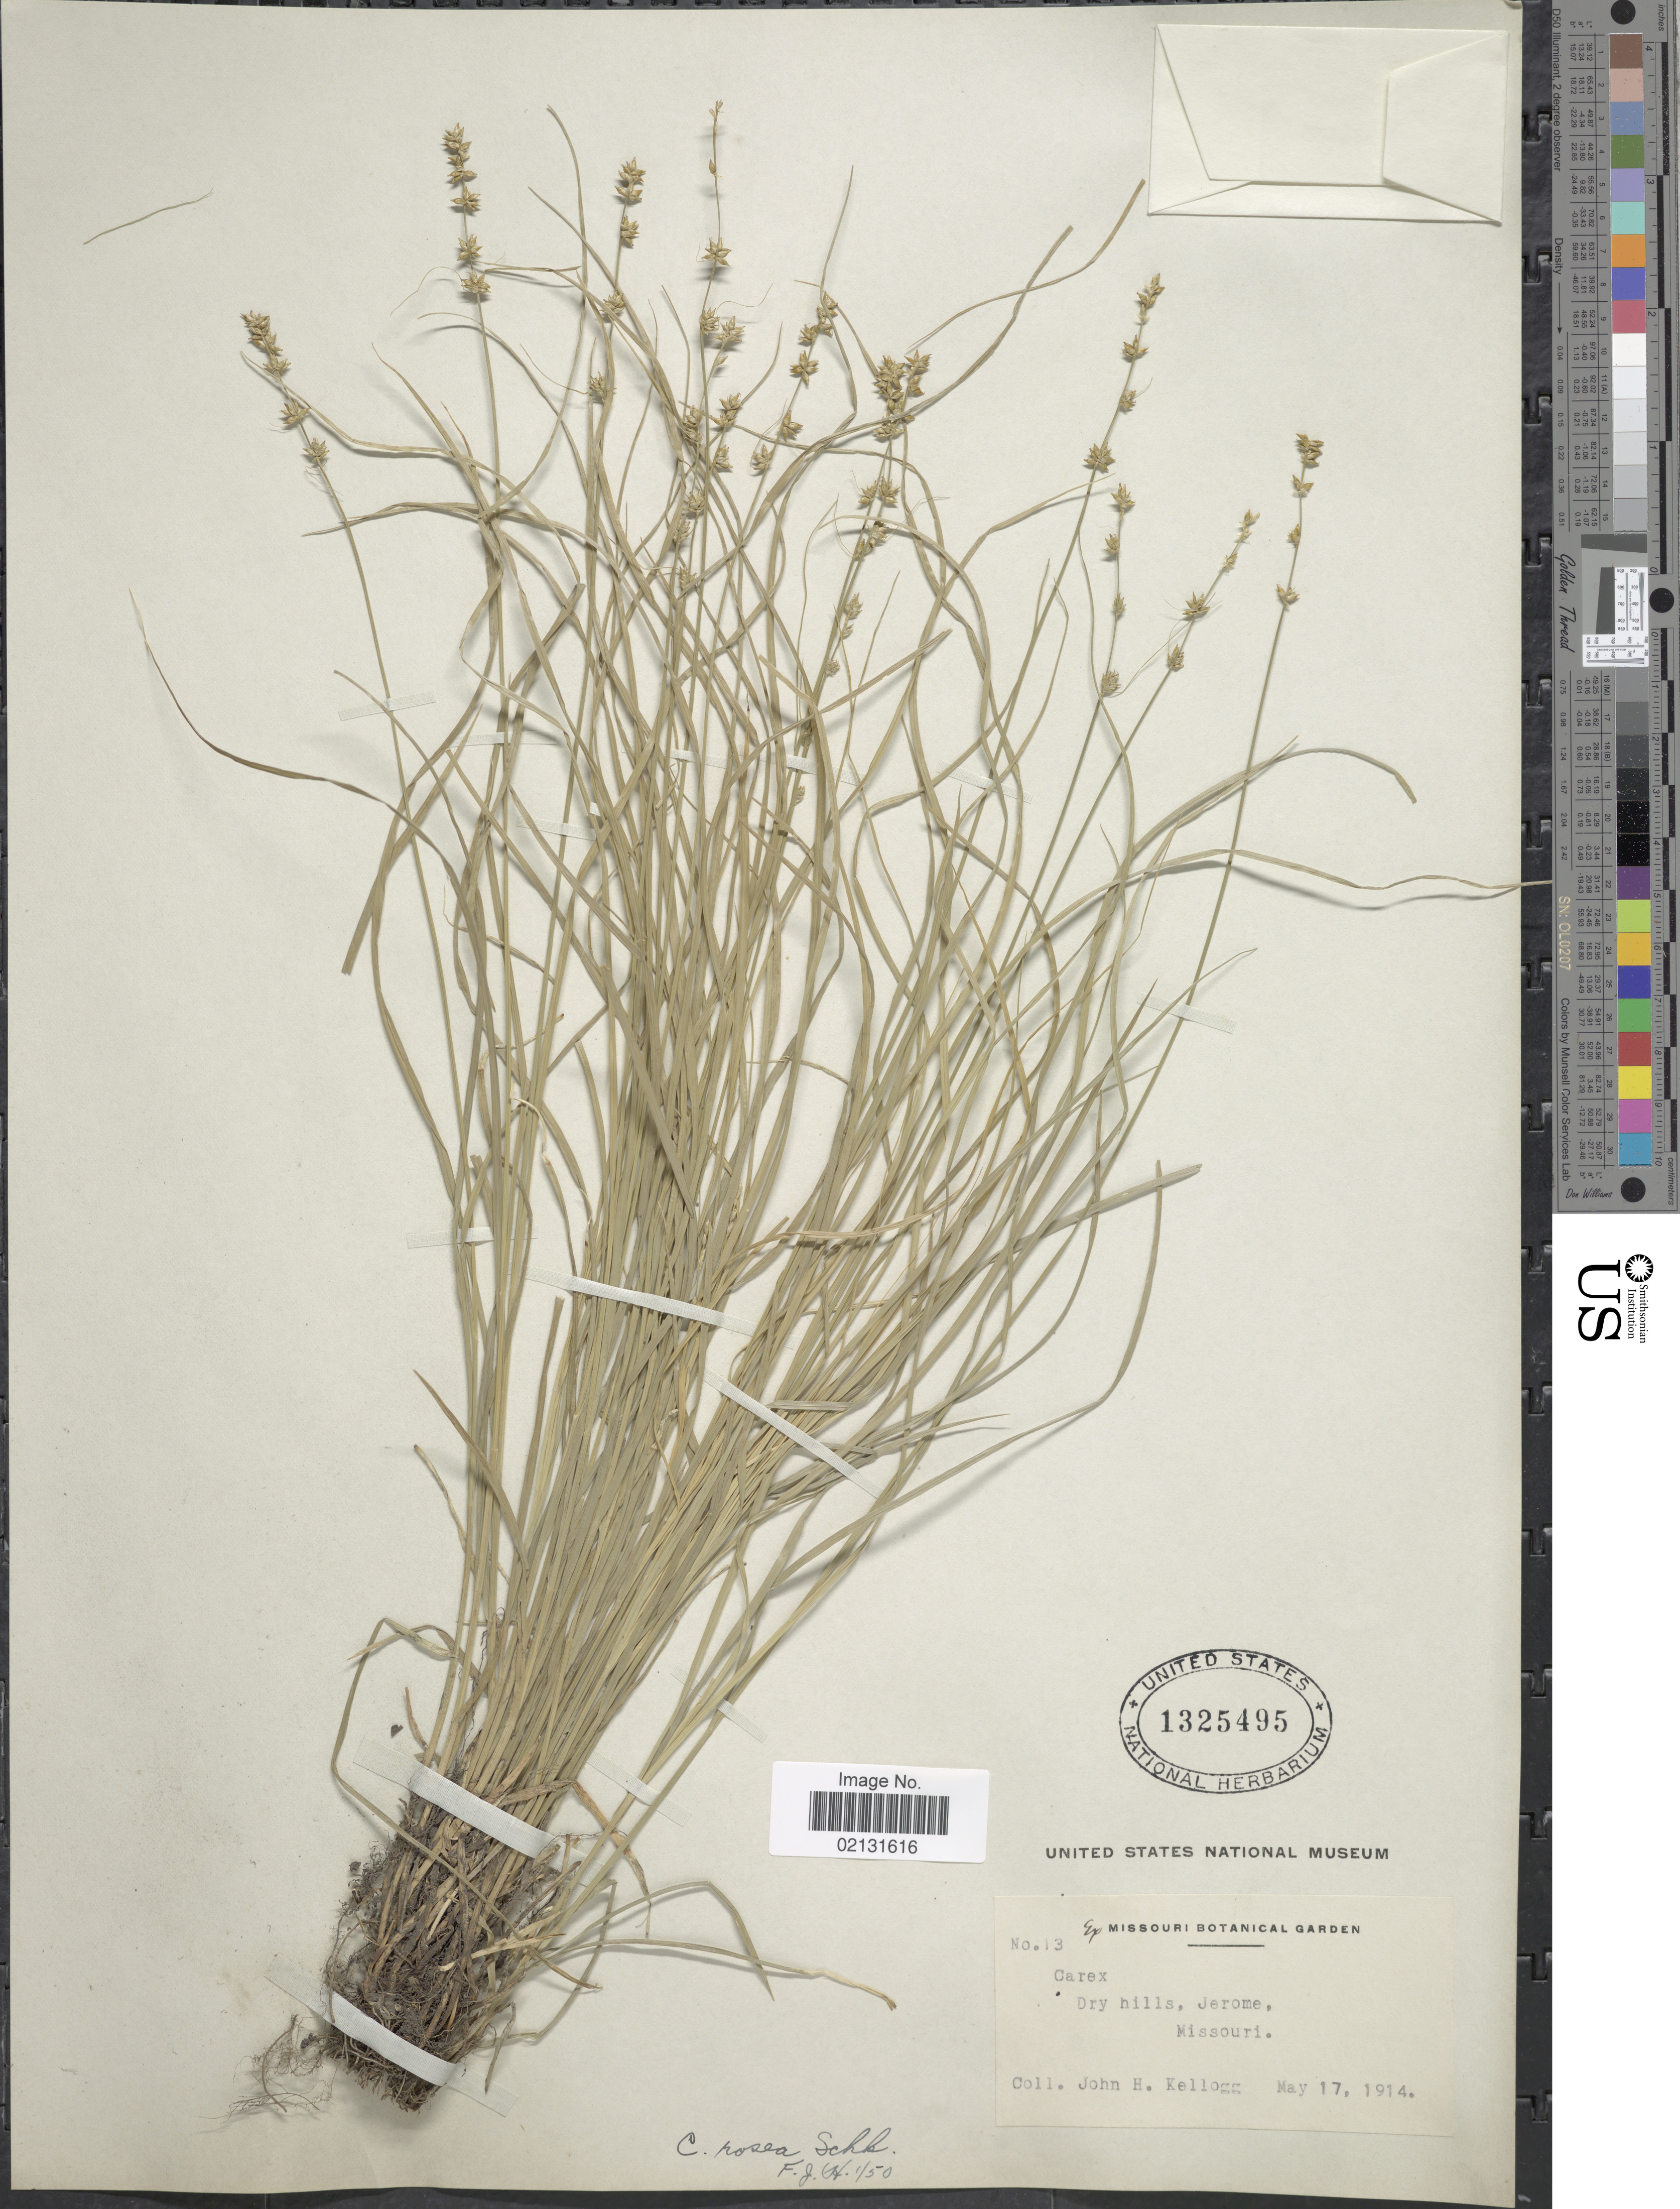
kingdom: Plantae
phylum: Tracheophyta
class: Liliopsida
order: Poales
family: Cyperaceae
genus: Carex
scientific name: Carex rosea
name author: Willd.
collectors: J. H. Kellogg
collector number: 13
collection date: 1914-05-17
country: United States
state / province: Missouri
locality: Dry hills, Jerome.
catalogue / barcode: US 1325495